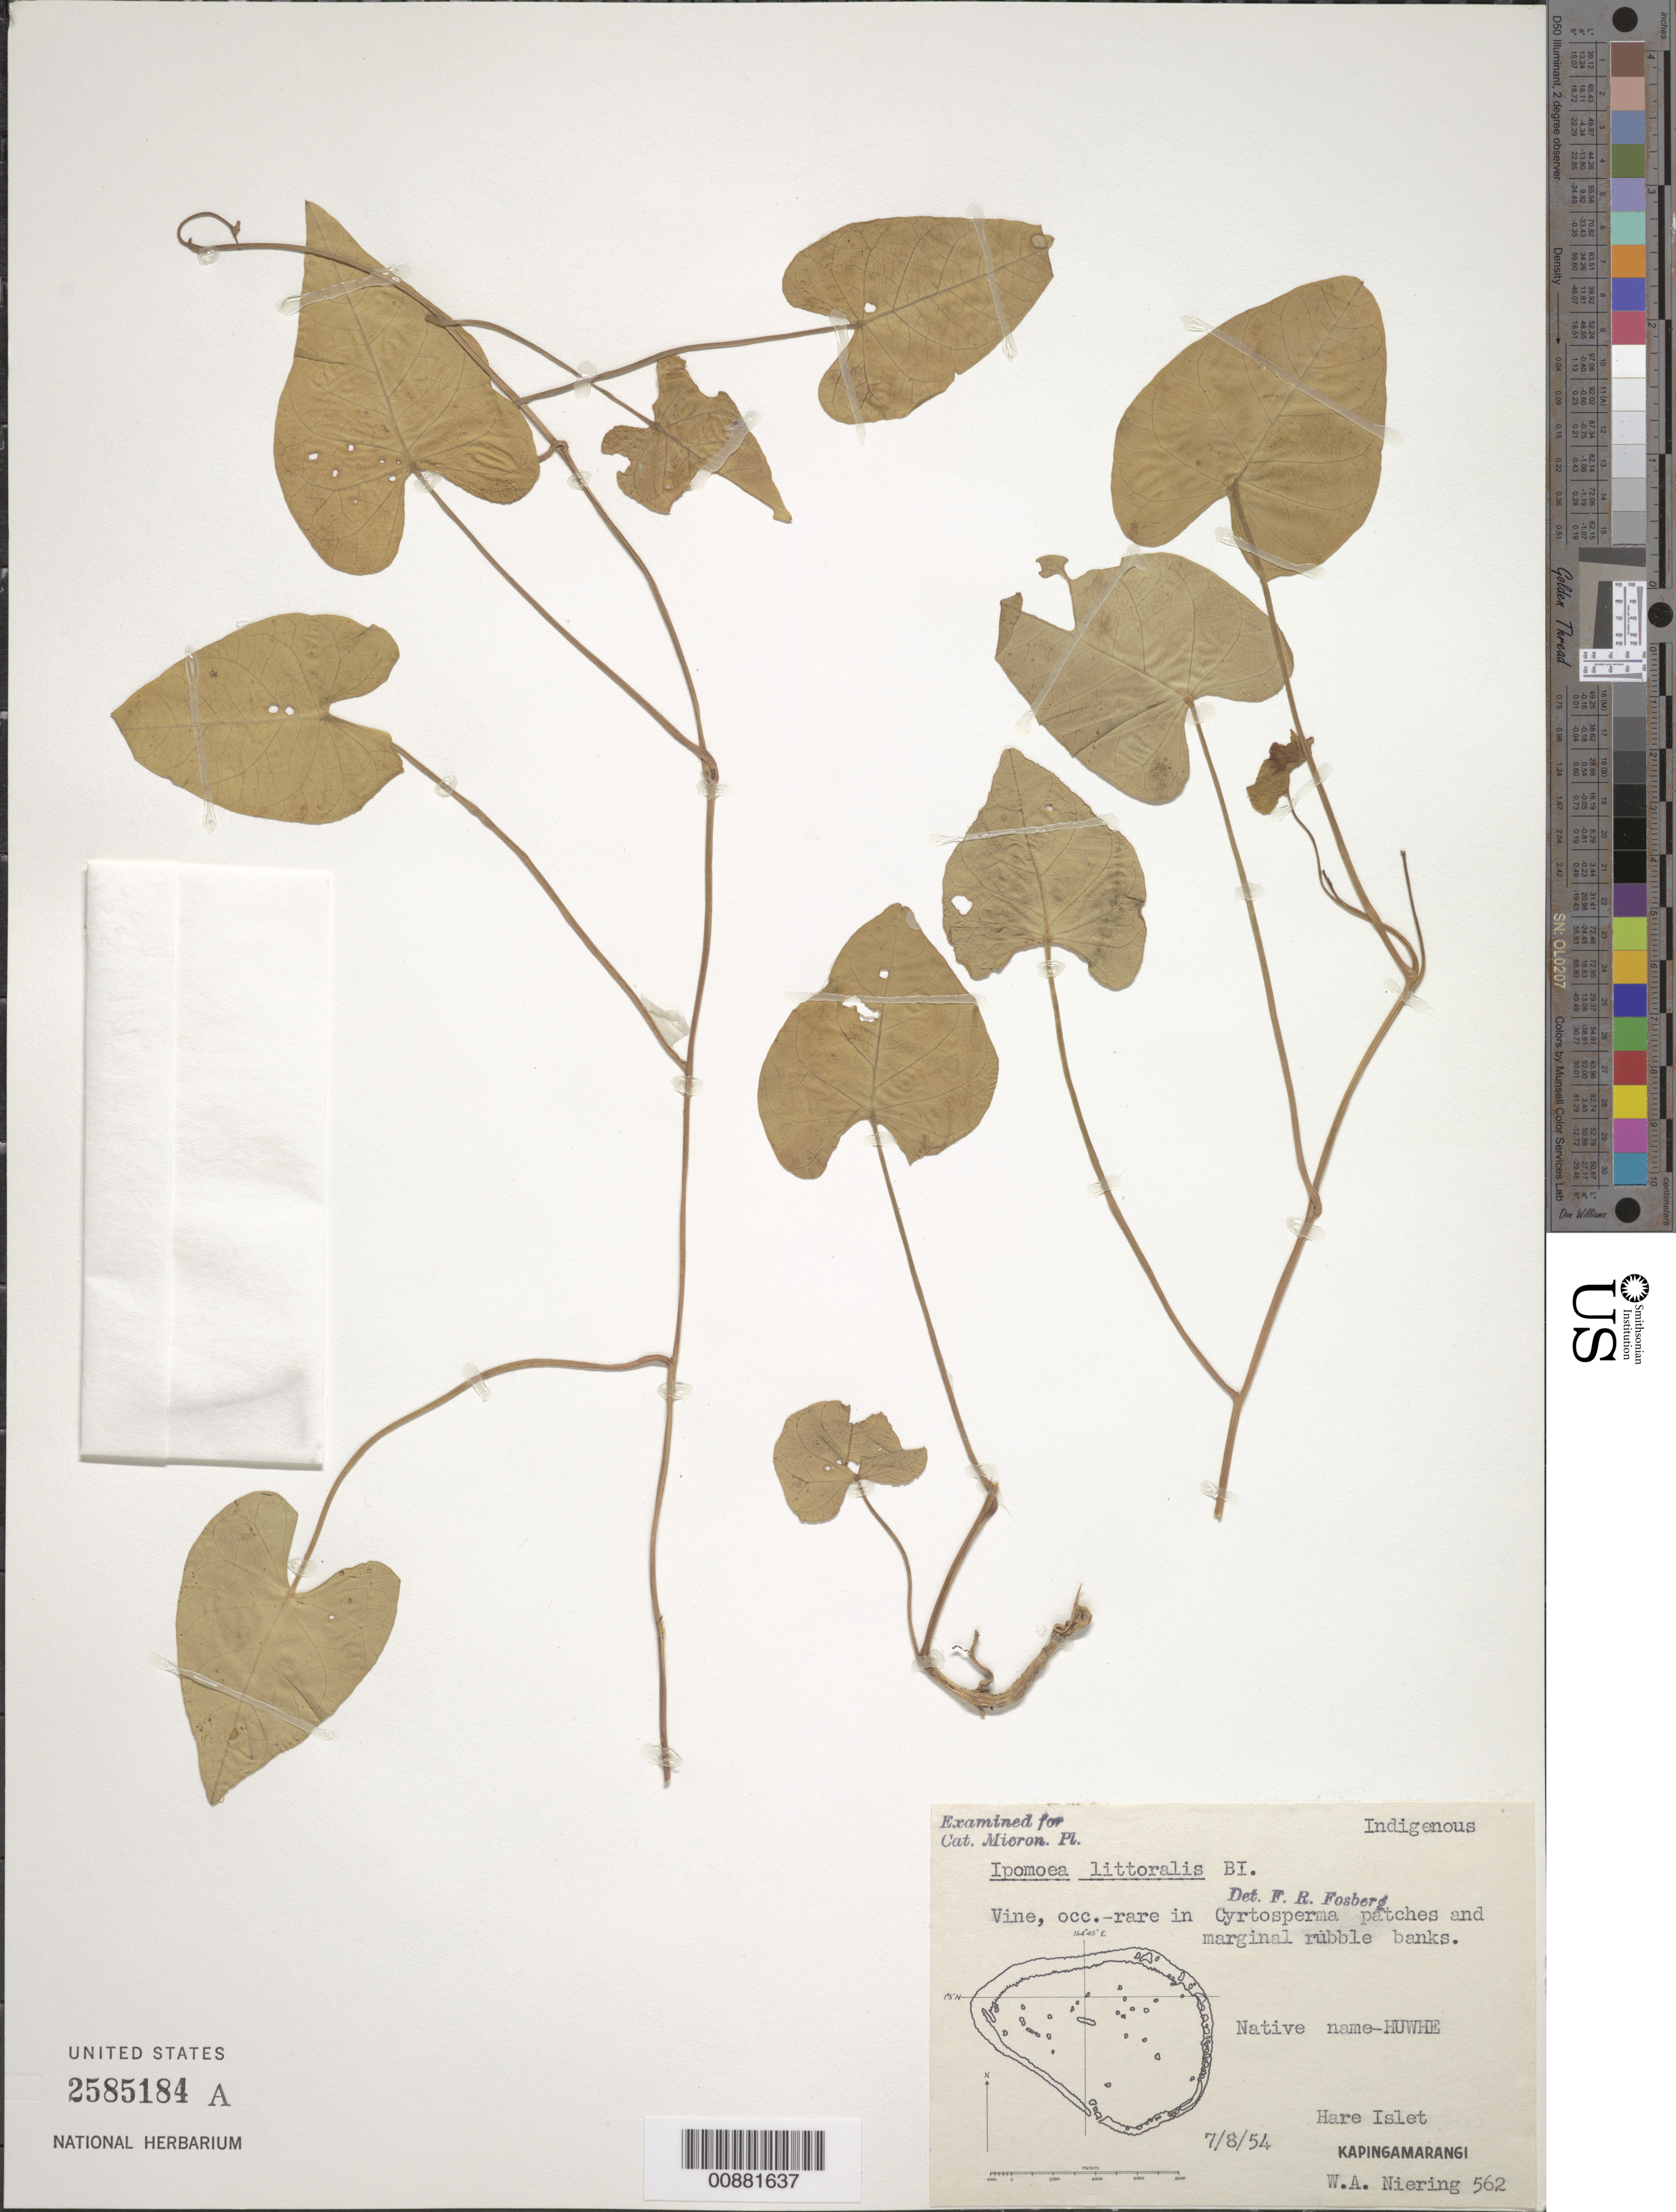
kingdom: Plantae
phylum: Tracheophyta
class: Magnoliopsida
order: Solanales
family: Convolvulaceae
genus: Ipomoea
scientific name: Ipomoea littoralis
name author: Blume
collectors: W. Niering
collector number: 562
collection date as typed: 08 Jul 1954 or 07 Aug 1954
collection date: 1954-07-08 or 1954-08-07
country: Micronesia, Federated States of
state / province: Pohnpei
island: Kapingamarangi Atoll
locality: Hare Islet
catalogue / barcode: US 2585184